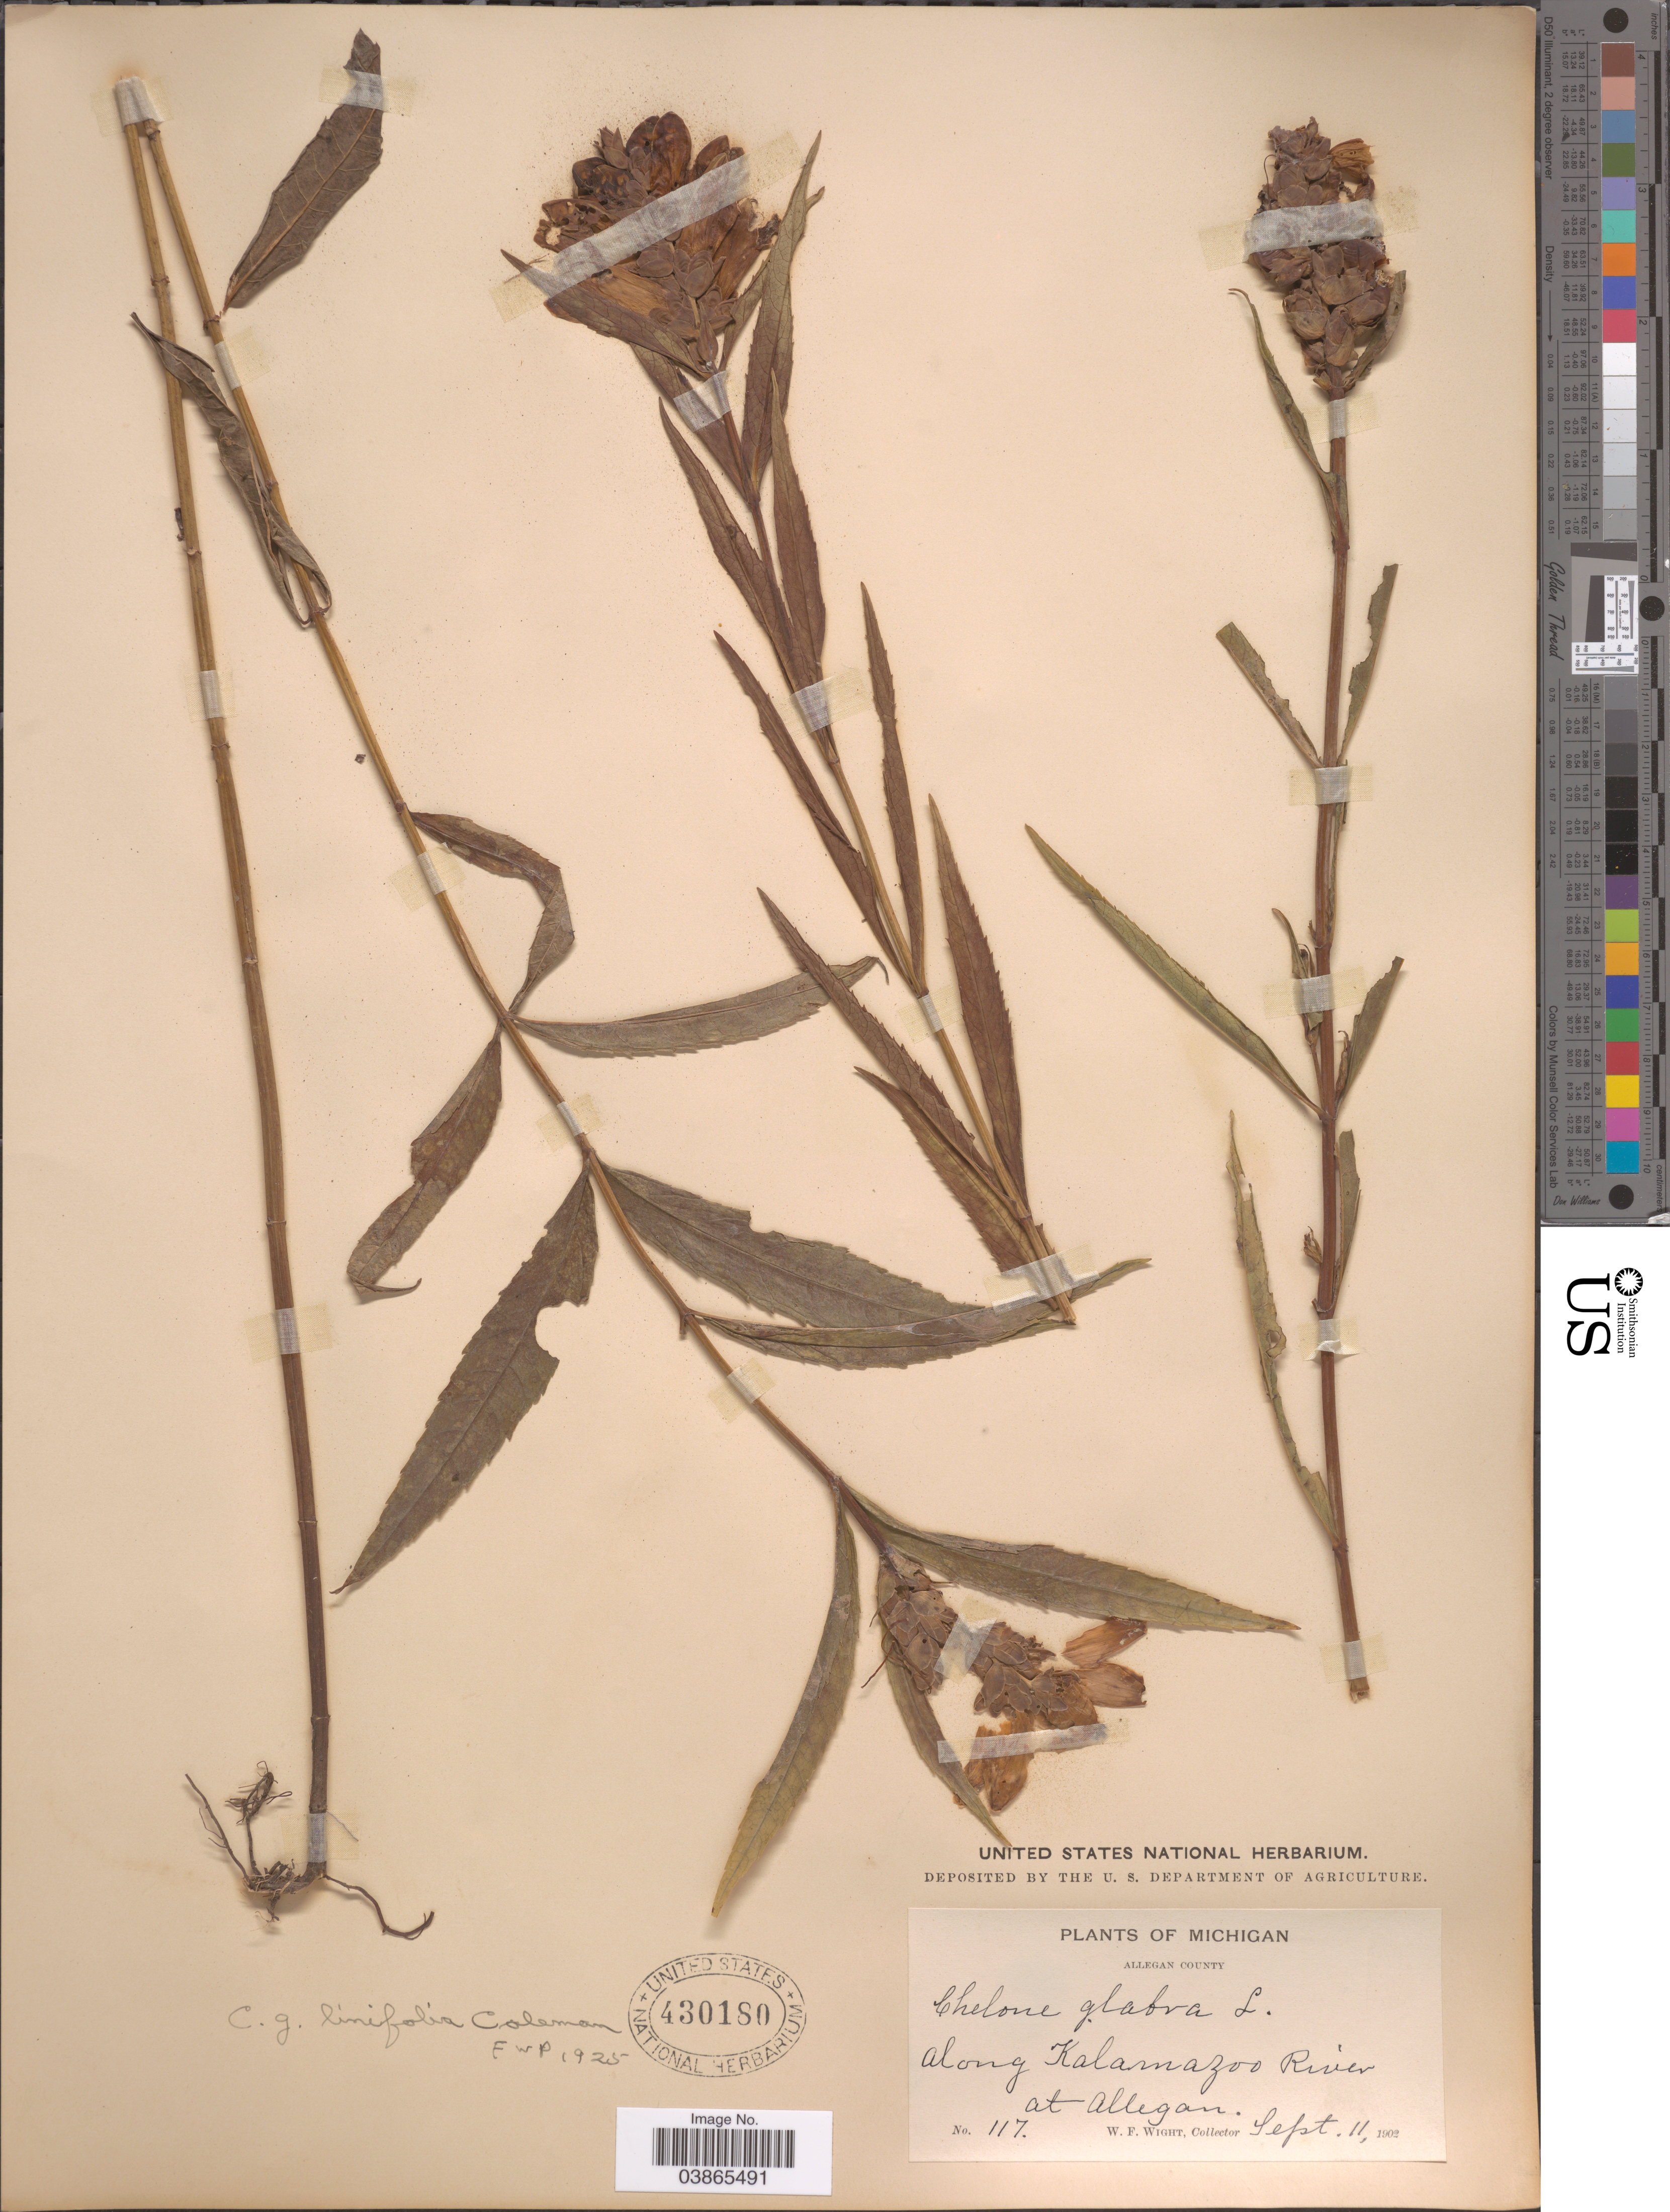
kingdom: Plantae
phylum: Tracheophyta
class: Magnoliopsida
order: Lamiales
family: Plantaginaceae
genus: Chelone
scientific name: Chelone glabra var. linifolia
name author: Coleman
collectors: W. Wight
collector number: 117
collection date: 1902-09-11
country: United States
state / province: Michigan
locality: Allegan County. Along Kalamazoo River at Allegan.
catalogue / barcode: US 430180